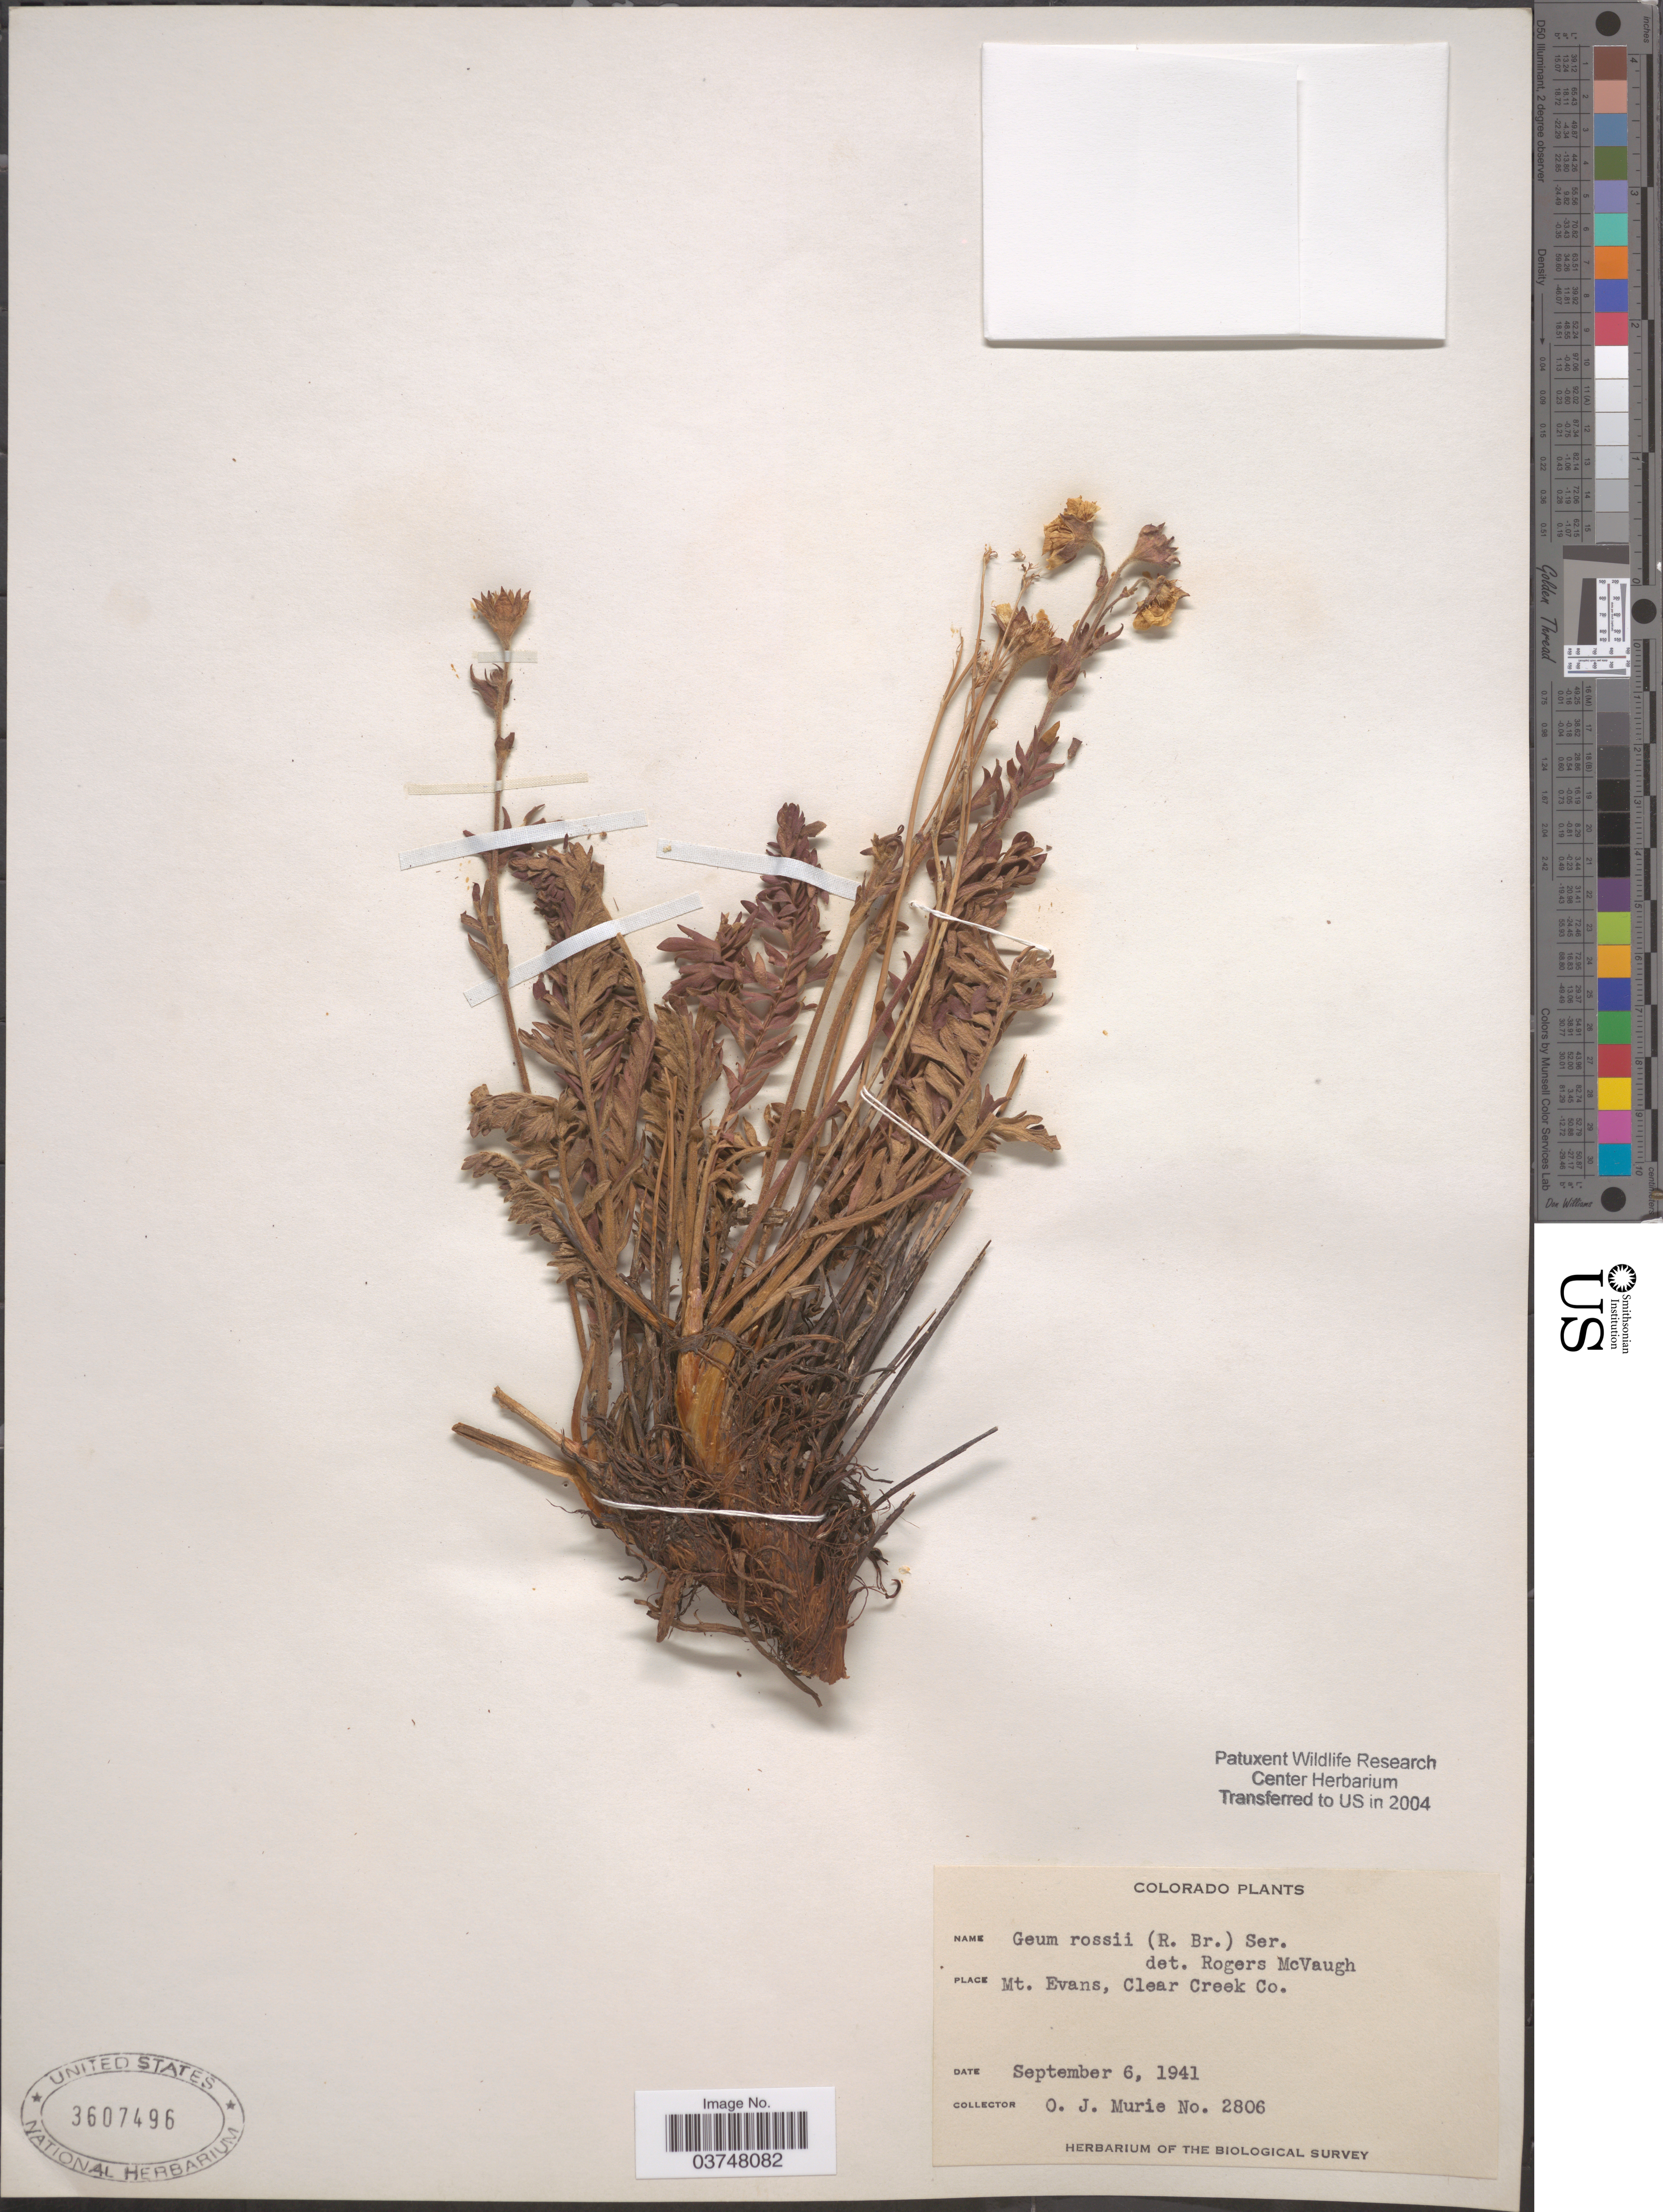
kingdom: Plantae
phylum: Tracheophyta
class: Magnoliopsida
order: Rosales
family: Rosaceae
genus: Acomastylis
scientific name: Acomastylis rossii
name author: (R. Br.) Greene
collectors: O. Murie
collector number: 2806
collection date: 1941-09-06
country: United States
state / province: Colorado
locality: Mt. Evans, Clear Creek Co.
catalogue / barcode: US 3607496